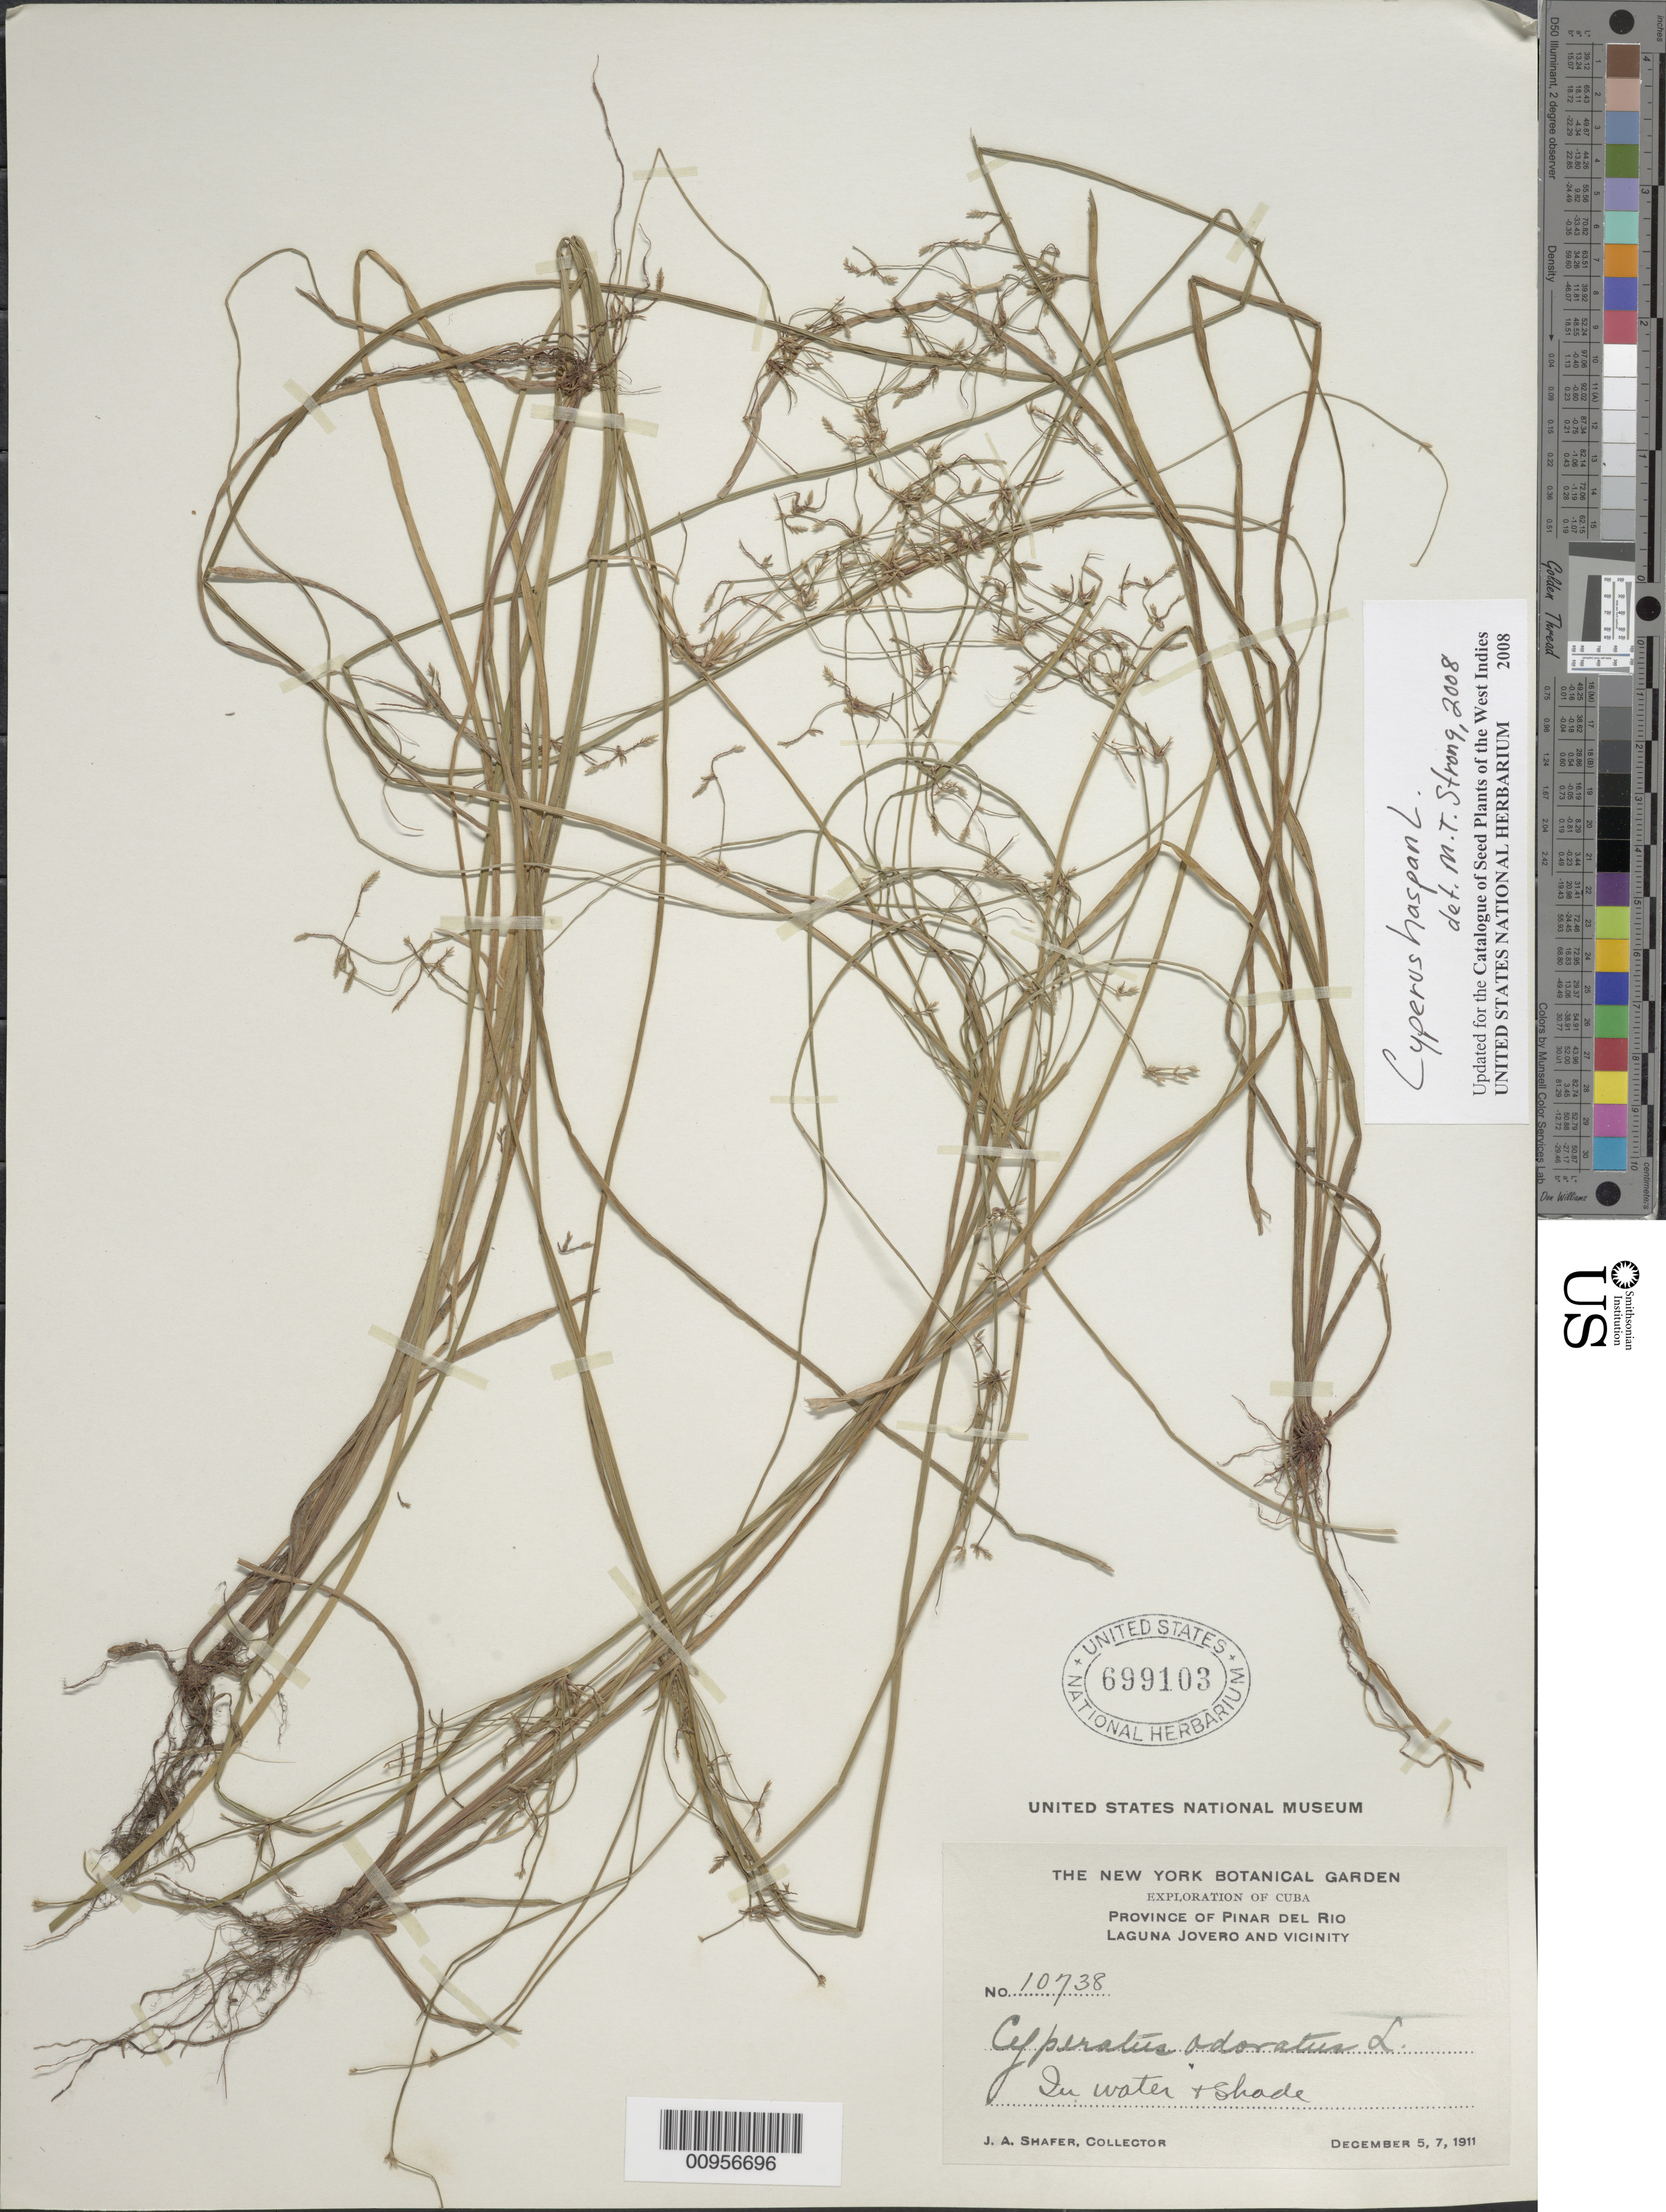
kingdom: Plantae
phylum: Tracheophyta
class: Liliopsida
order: Poales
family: Cyperaceae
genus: Cyperus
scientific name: Cyperus haspan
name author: L.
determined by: Strong, M. T., (US), Smithsonian Institution - National Museum of Natural History (UNITED STATES)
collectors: J. A. Shafer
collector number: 10738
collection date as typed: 05 Dec 1911 to 07 Dec 1911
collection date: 1911-12-05/1911-12-07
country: Cuba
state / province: Pinar del Rio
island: Cuba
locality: Laguna Jovero and vicinity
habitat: In water and shade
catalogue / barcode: US 699103